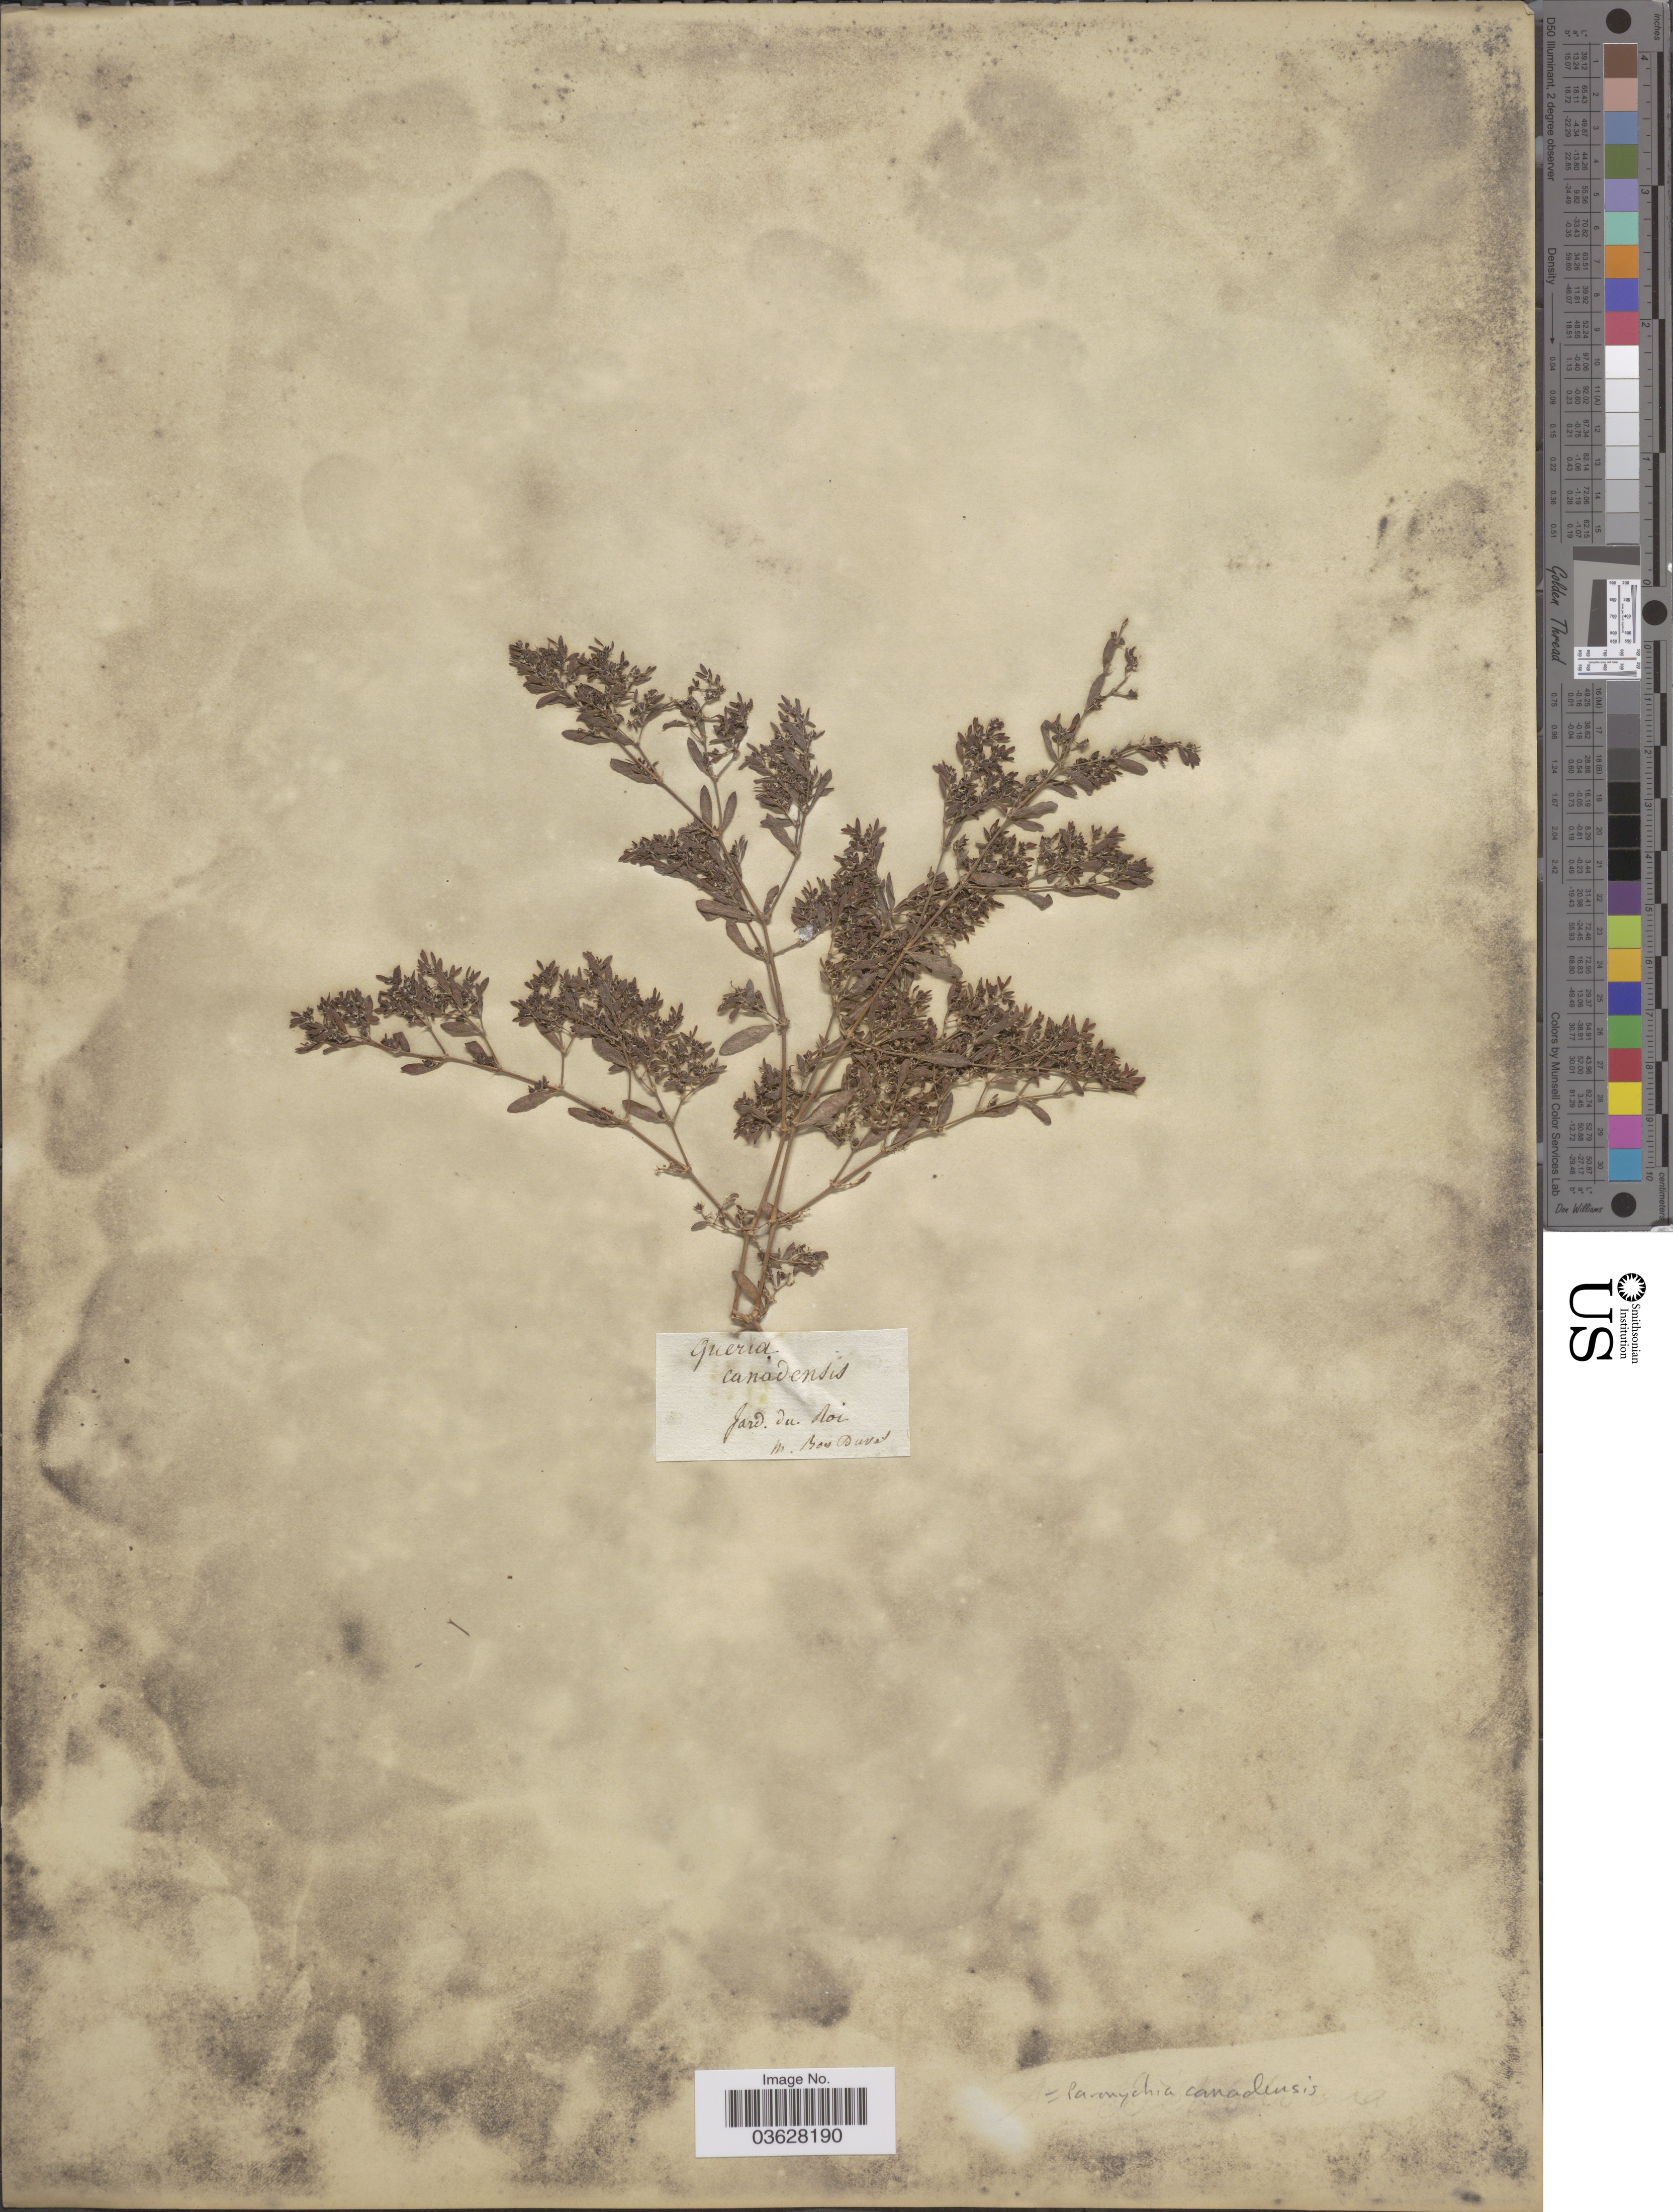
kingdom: Plantae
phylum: Tracheophyta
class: Magnoliopsida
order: Caryophyllales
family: Caryophyllaceae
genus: Paronychia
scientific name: Paronychia canadensis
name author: (L.) Alph. Wood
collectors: Duval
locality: Jard. du. Roi [interpreted].